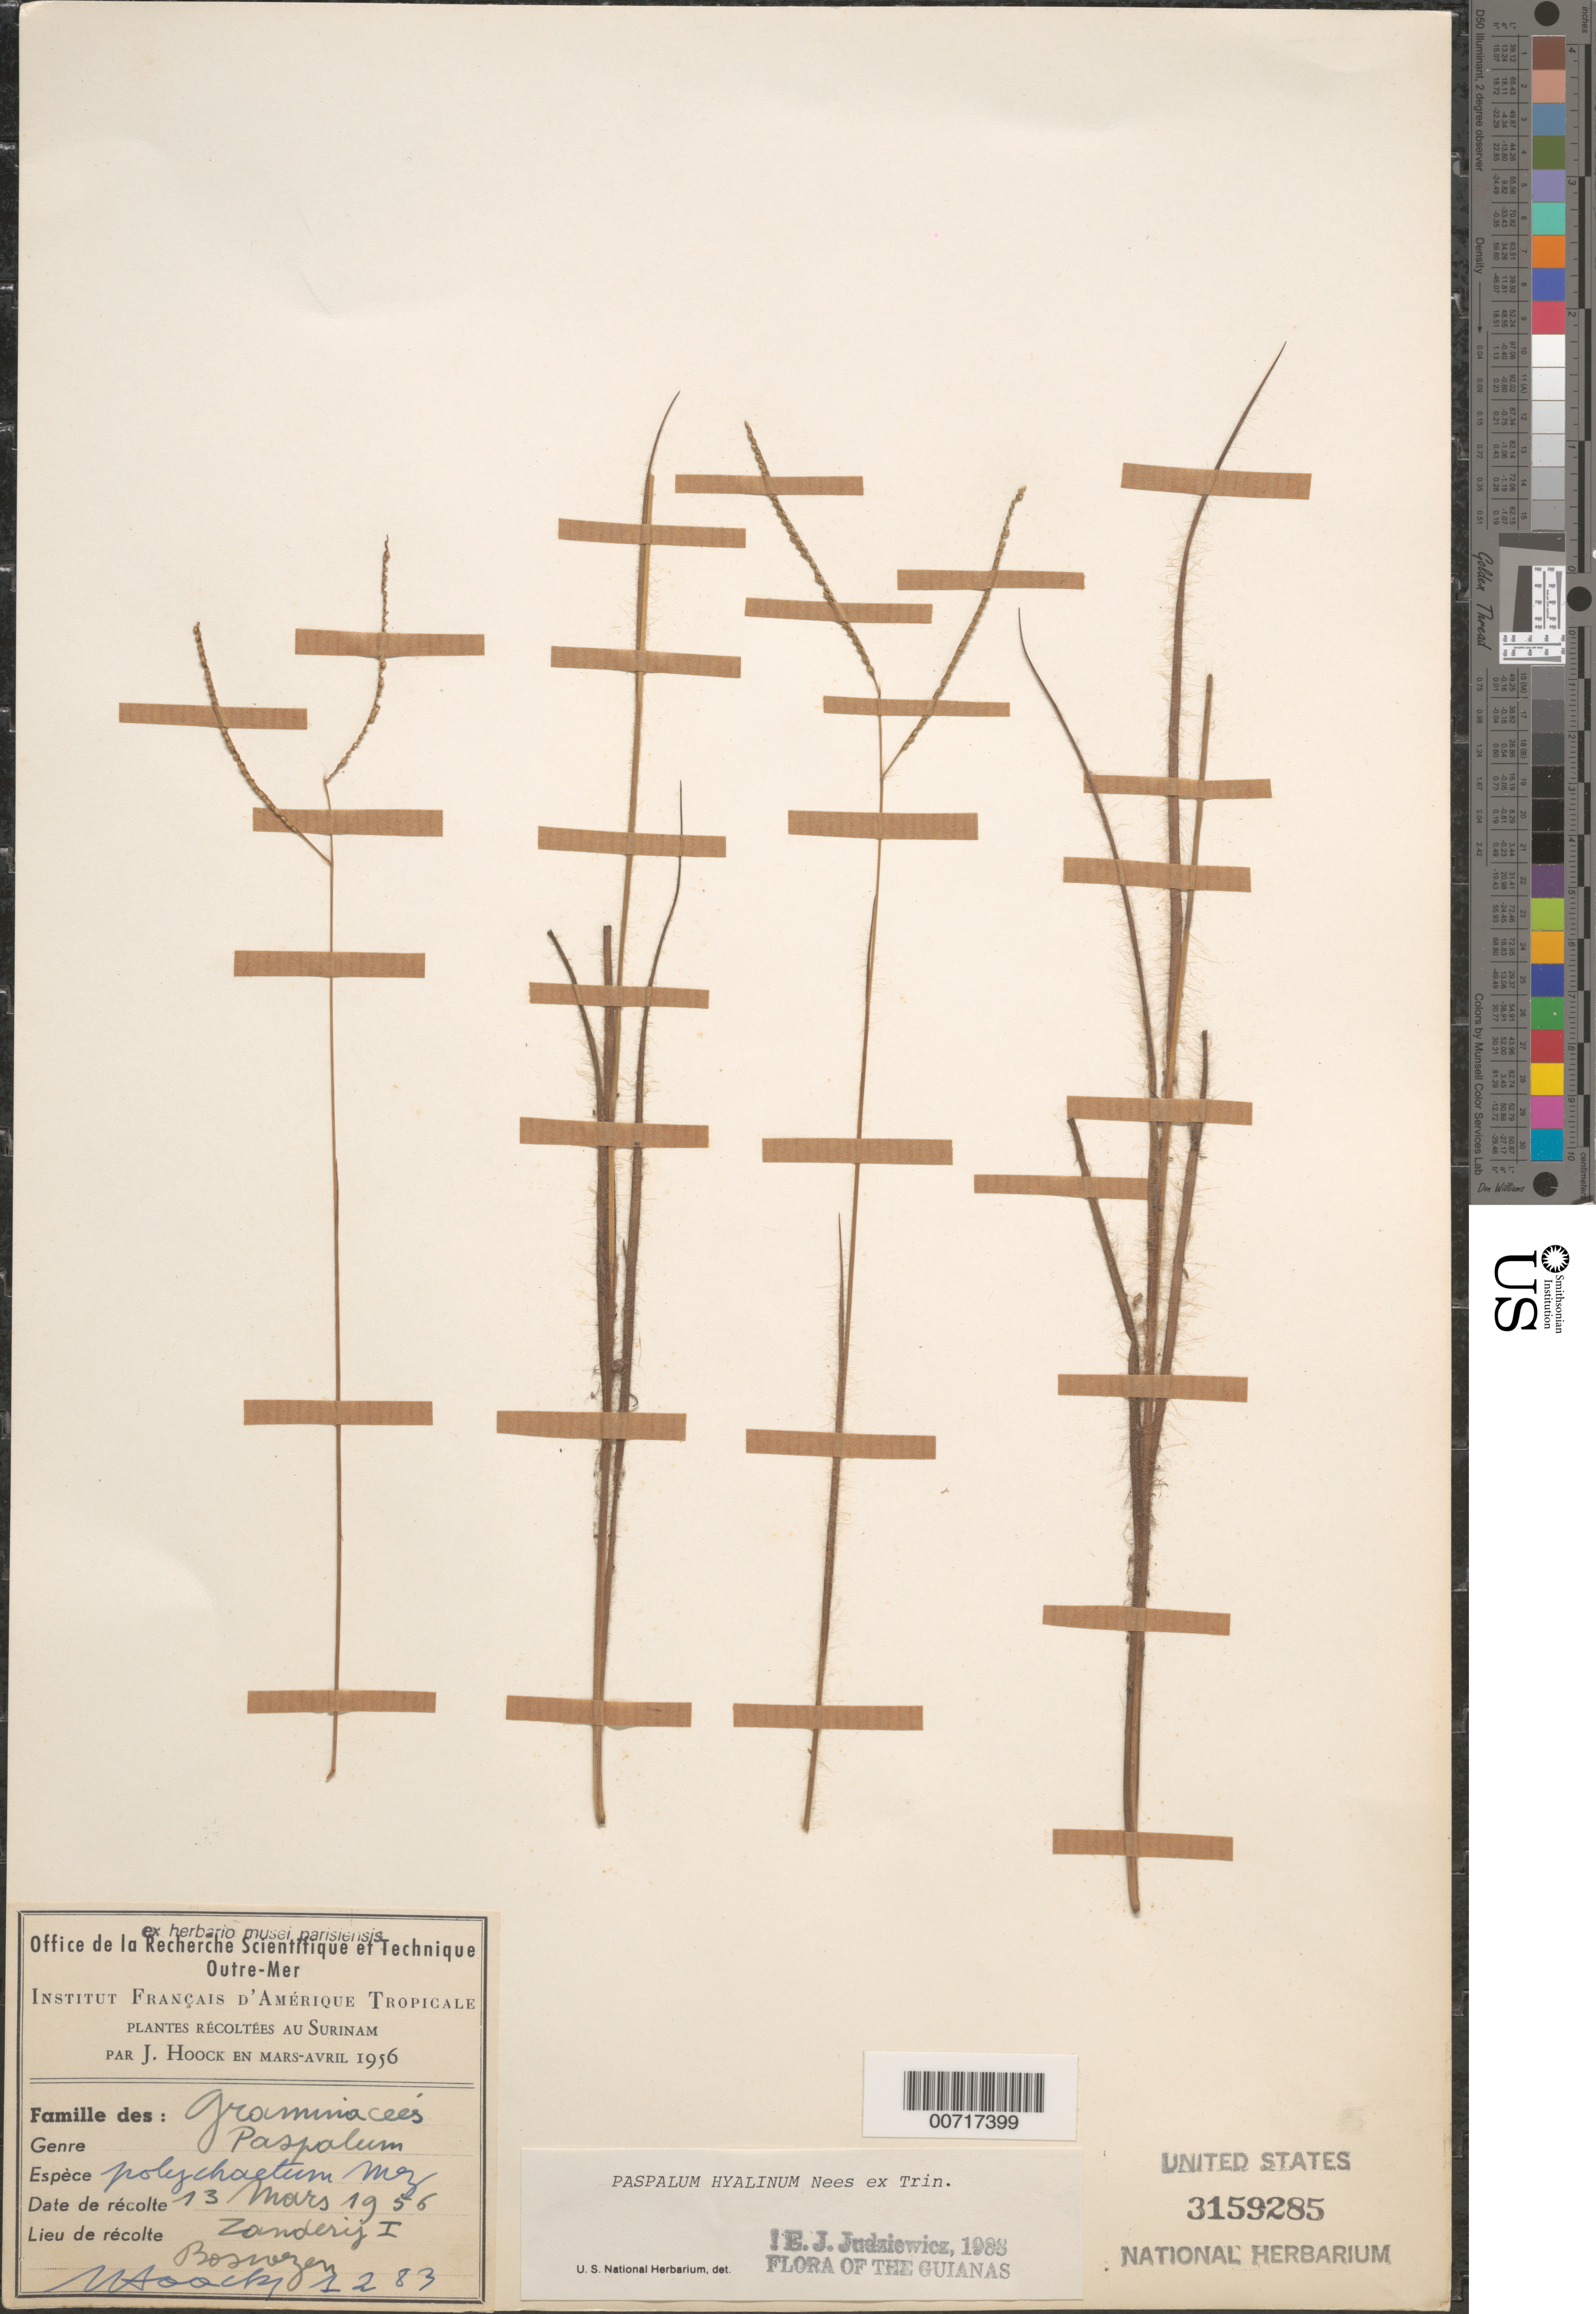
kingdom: Plantae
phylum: Tracheophyta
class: Liliopsida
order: Poales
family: Poaceae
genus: Paspalum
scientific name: Paspalum hyalinum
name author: Nees ex Trin.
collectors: J. Hoock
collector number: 1283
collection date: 1956-03-13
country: Suriname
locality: Surinam. Zanderij I. Boswezen.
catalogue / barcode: US 3159285